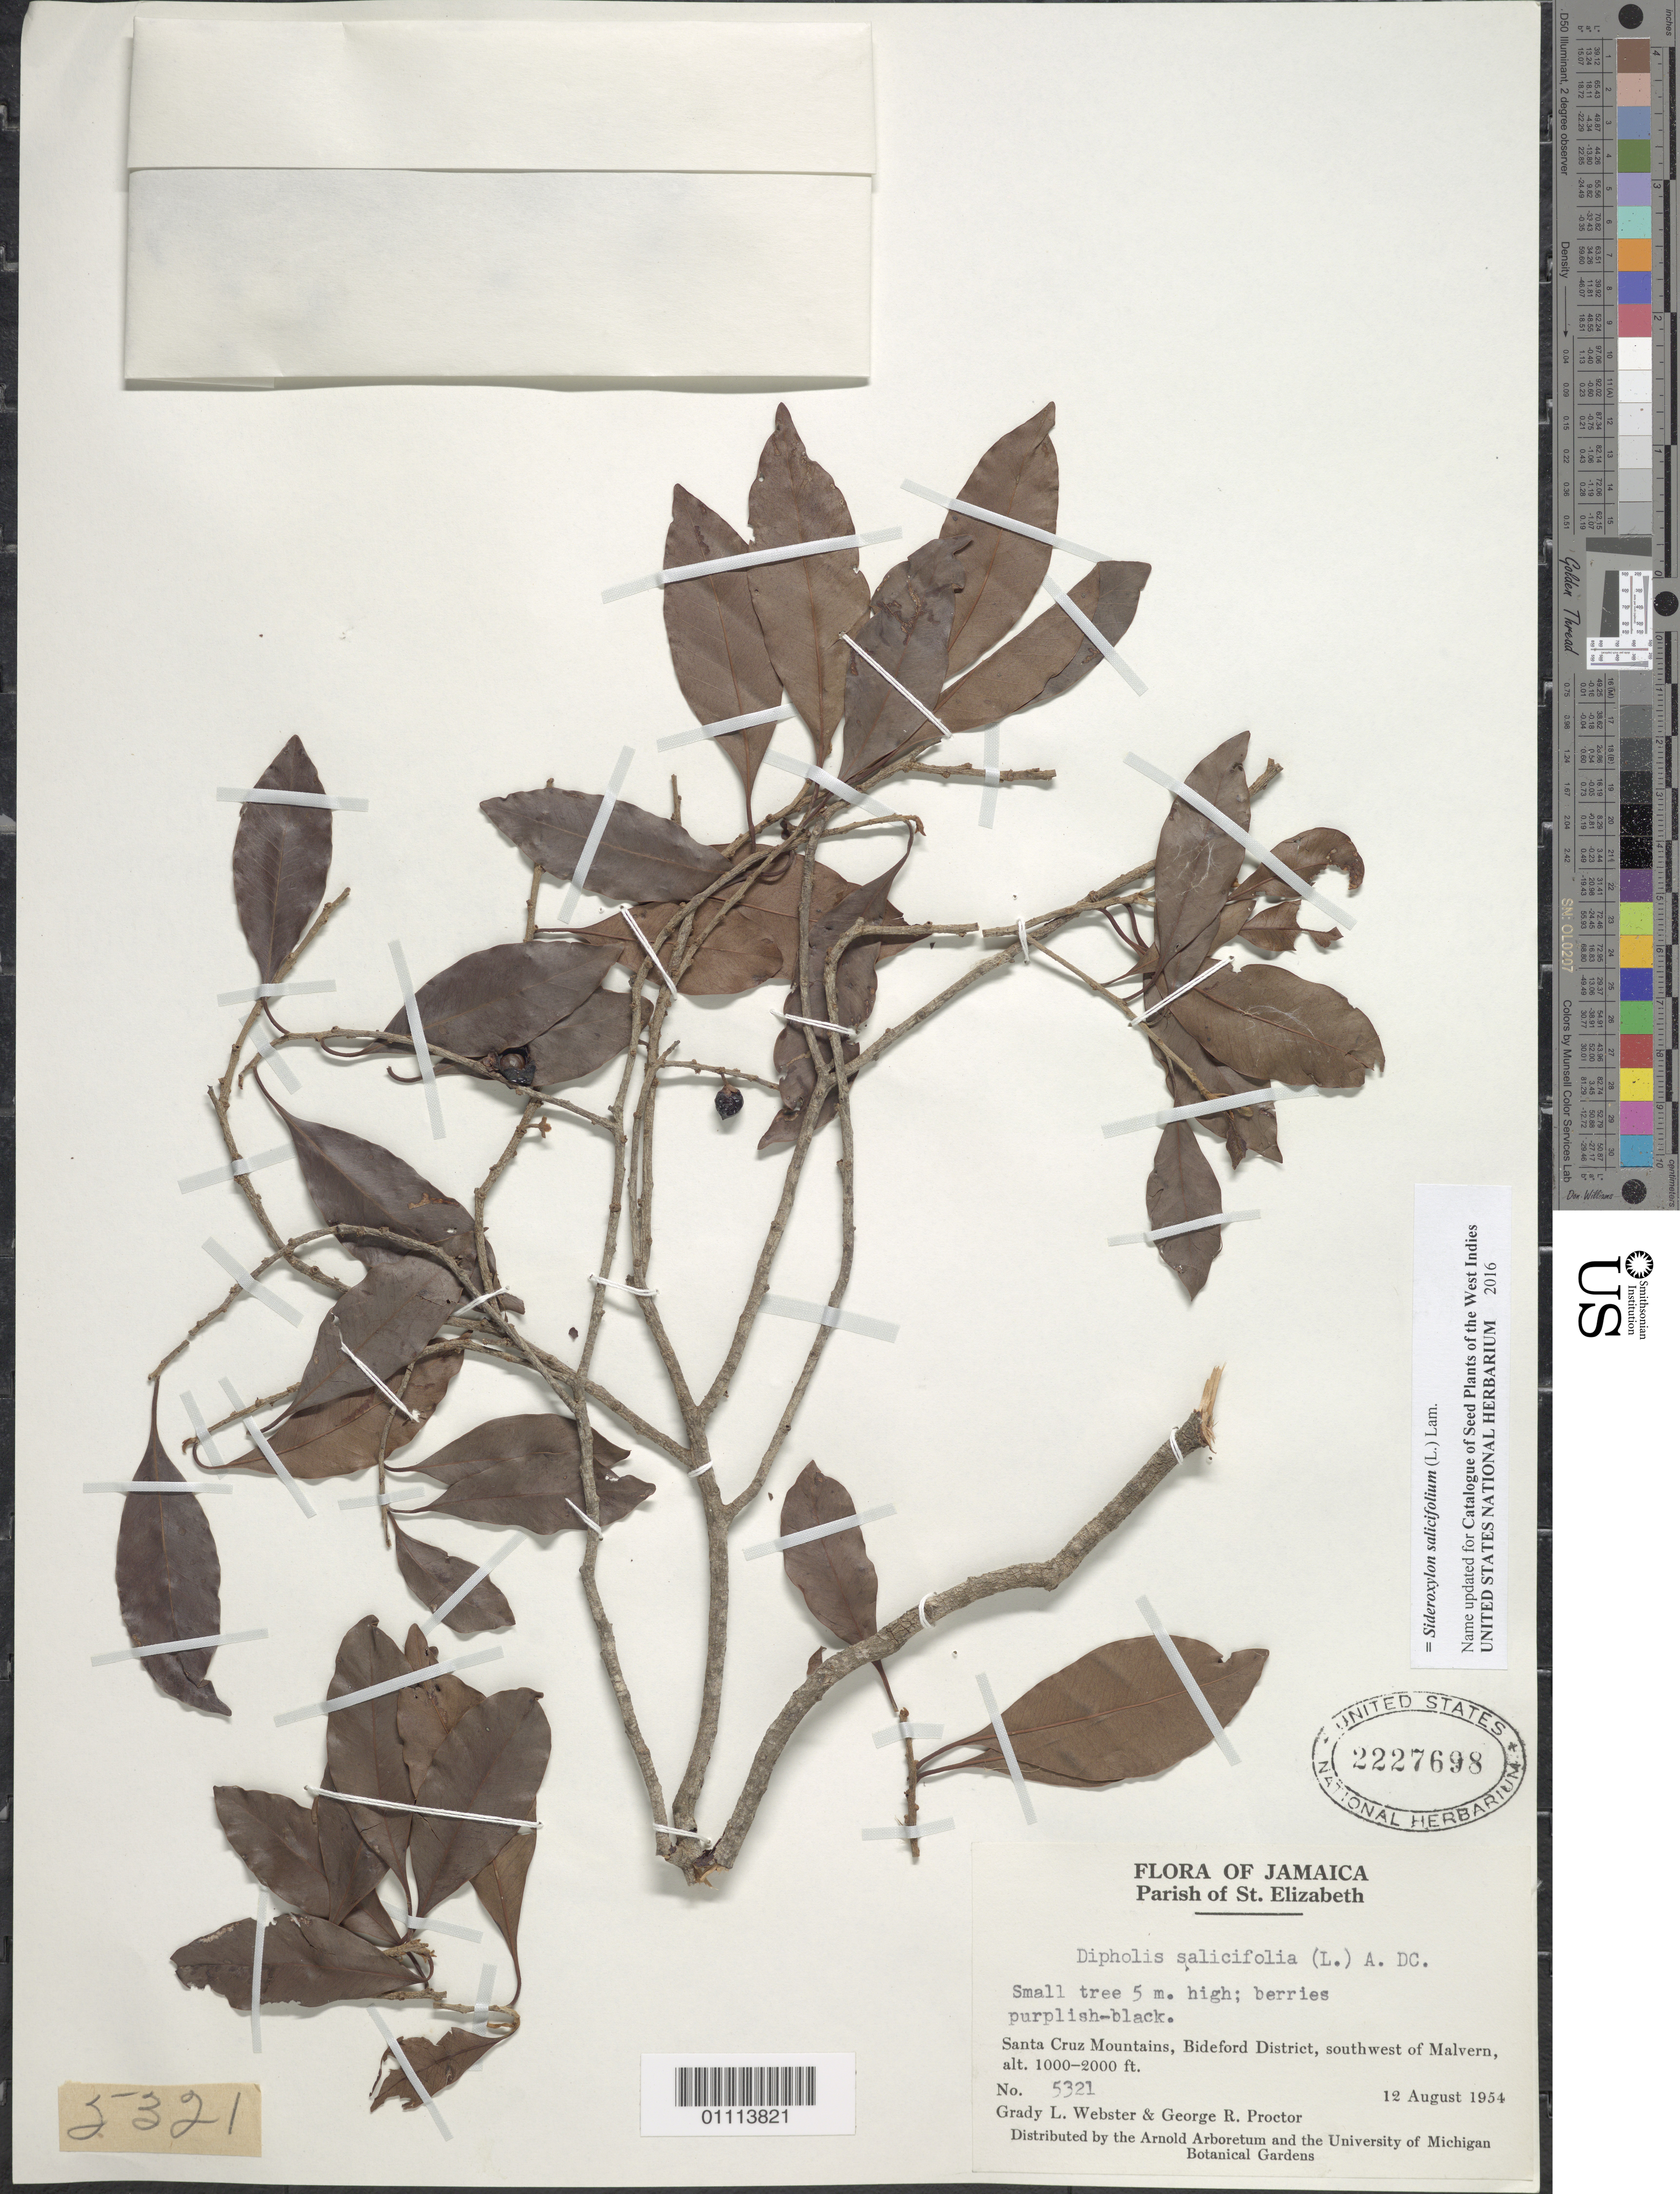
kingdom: Plantae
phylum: Tracheophyta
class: Magnoliopsida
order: Ericales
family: Sapotaceae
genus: Dipholis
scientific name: Dipholis salicifolia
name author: (L.) A. DC.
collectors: G. L. Webster & G. R. Proctor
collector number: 5321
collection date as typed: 12 Aug 1954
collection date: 1954-08-12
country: Jamaica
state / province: Saint Elizabeth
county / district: Bideford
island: Jamaica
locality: Santa Cruz Mountains, Bideford District, SW of Malvern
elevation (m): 305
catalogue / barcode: US 2227698